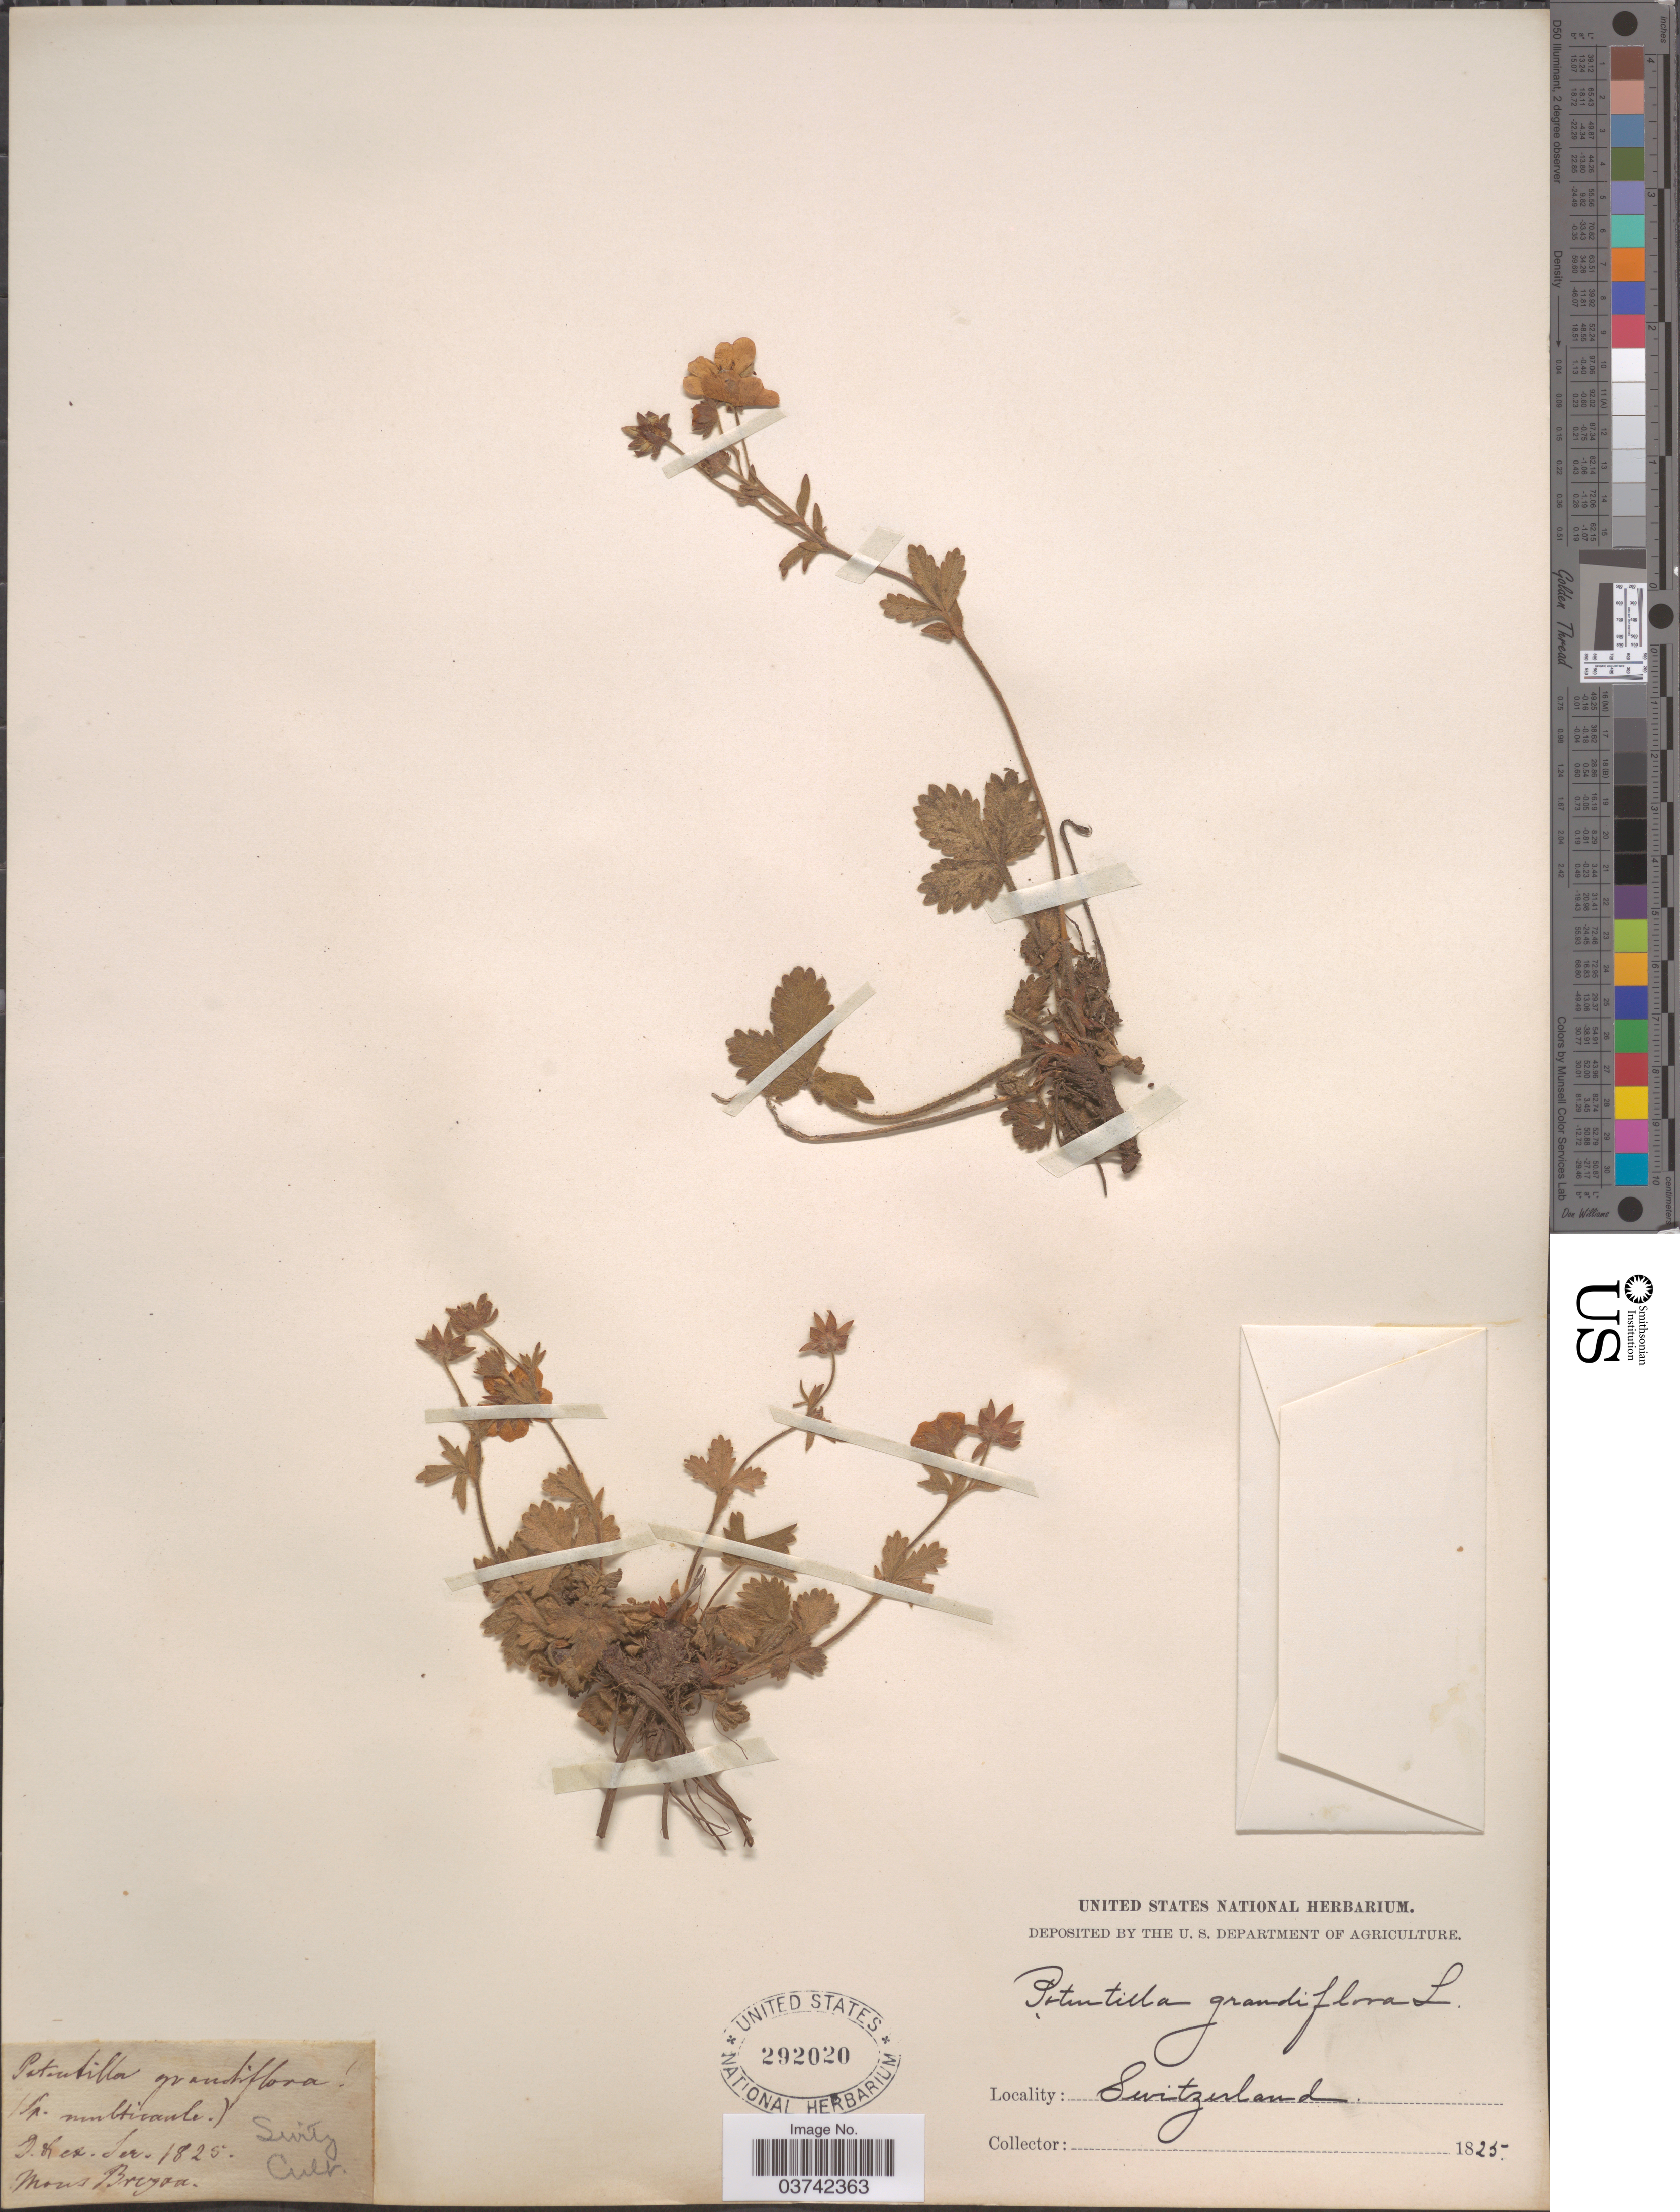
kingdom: Plantae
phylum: Tracheophyta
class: Magnoliopsida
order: Rosales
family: Rosaceae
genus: Potentilla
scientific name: Potentilla grandiflora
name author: L.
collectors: ex herb. United States National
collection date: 1825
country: Switzerland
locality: Mons Bregoa.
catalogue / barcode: US 292020